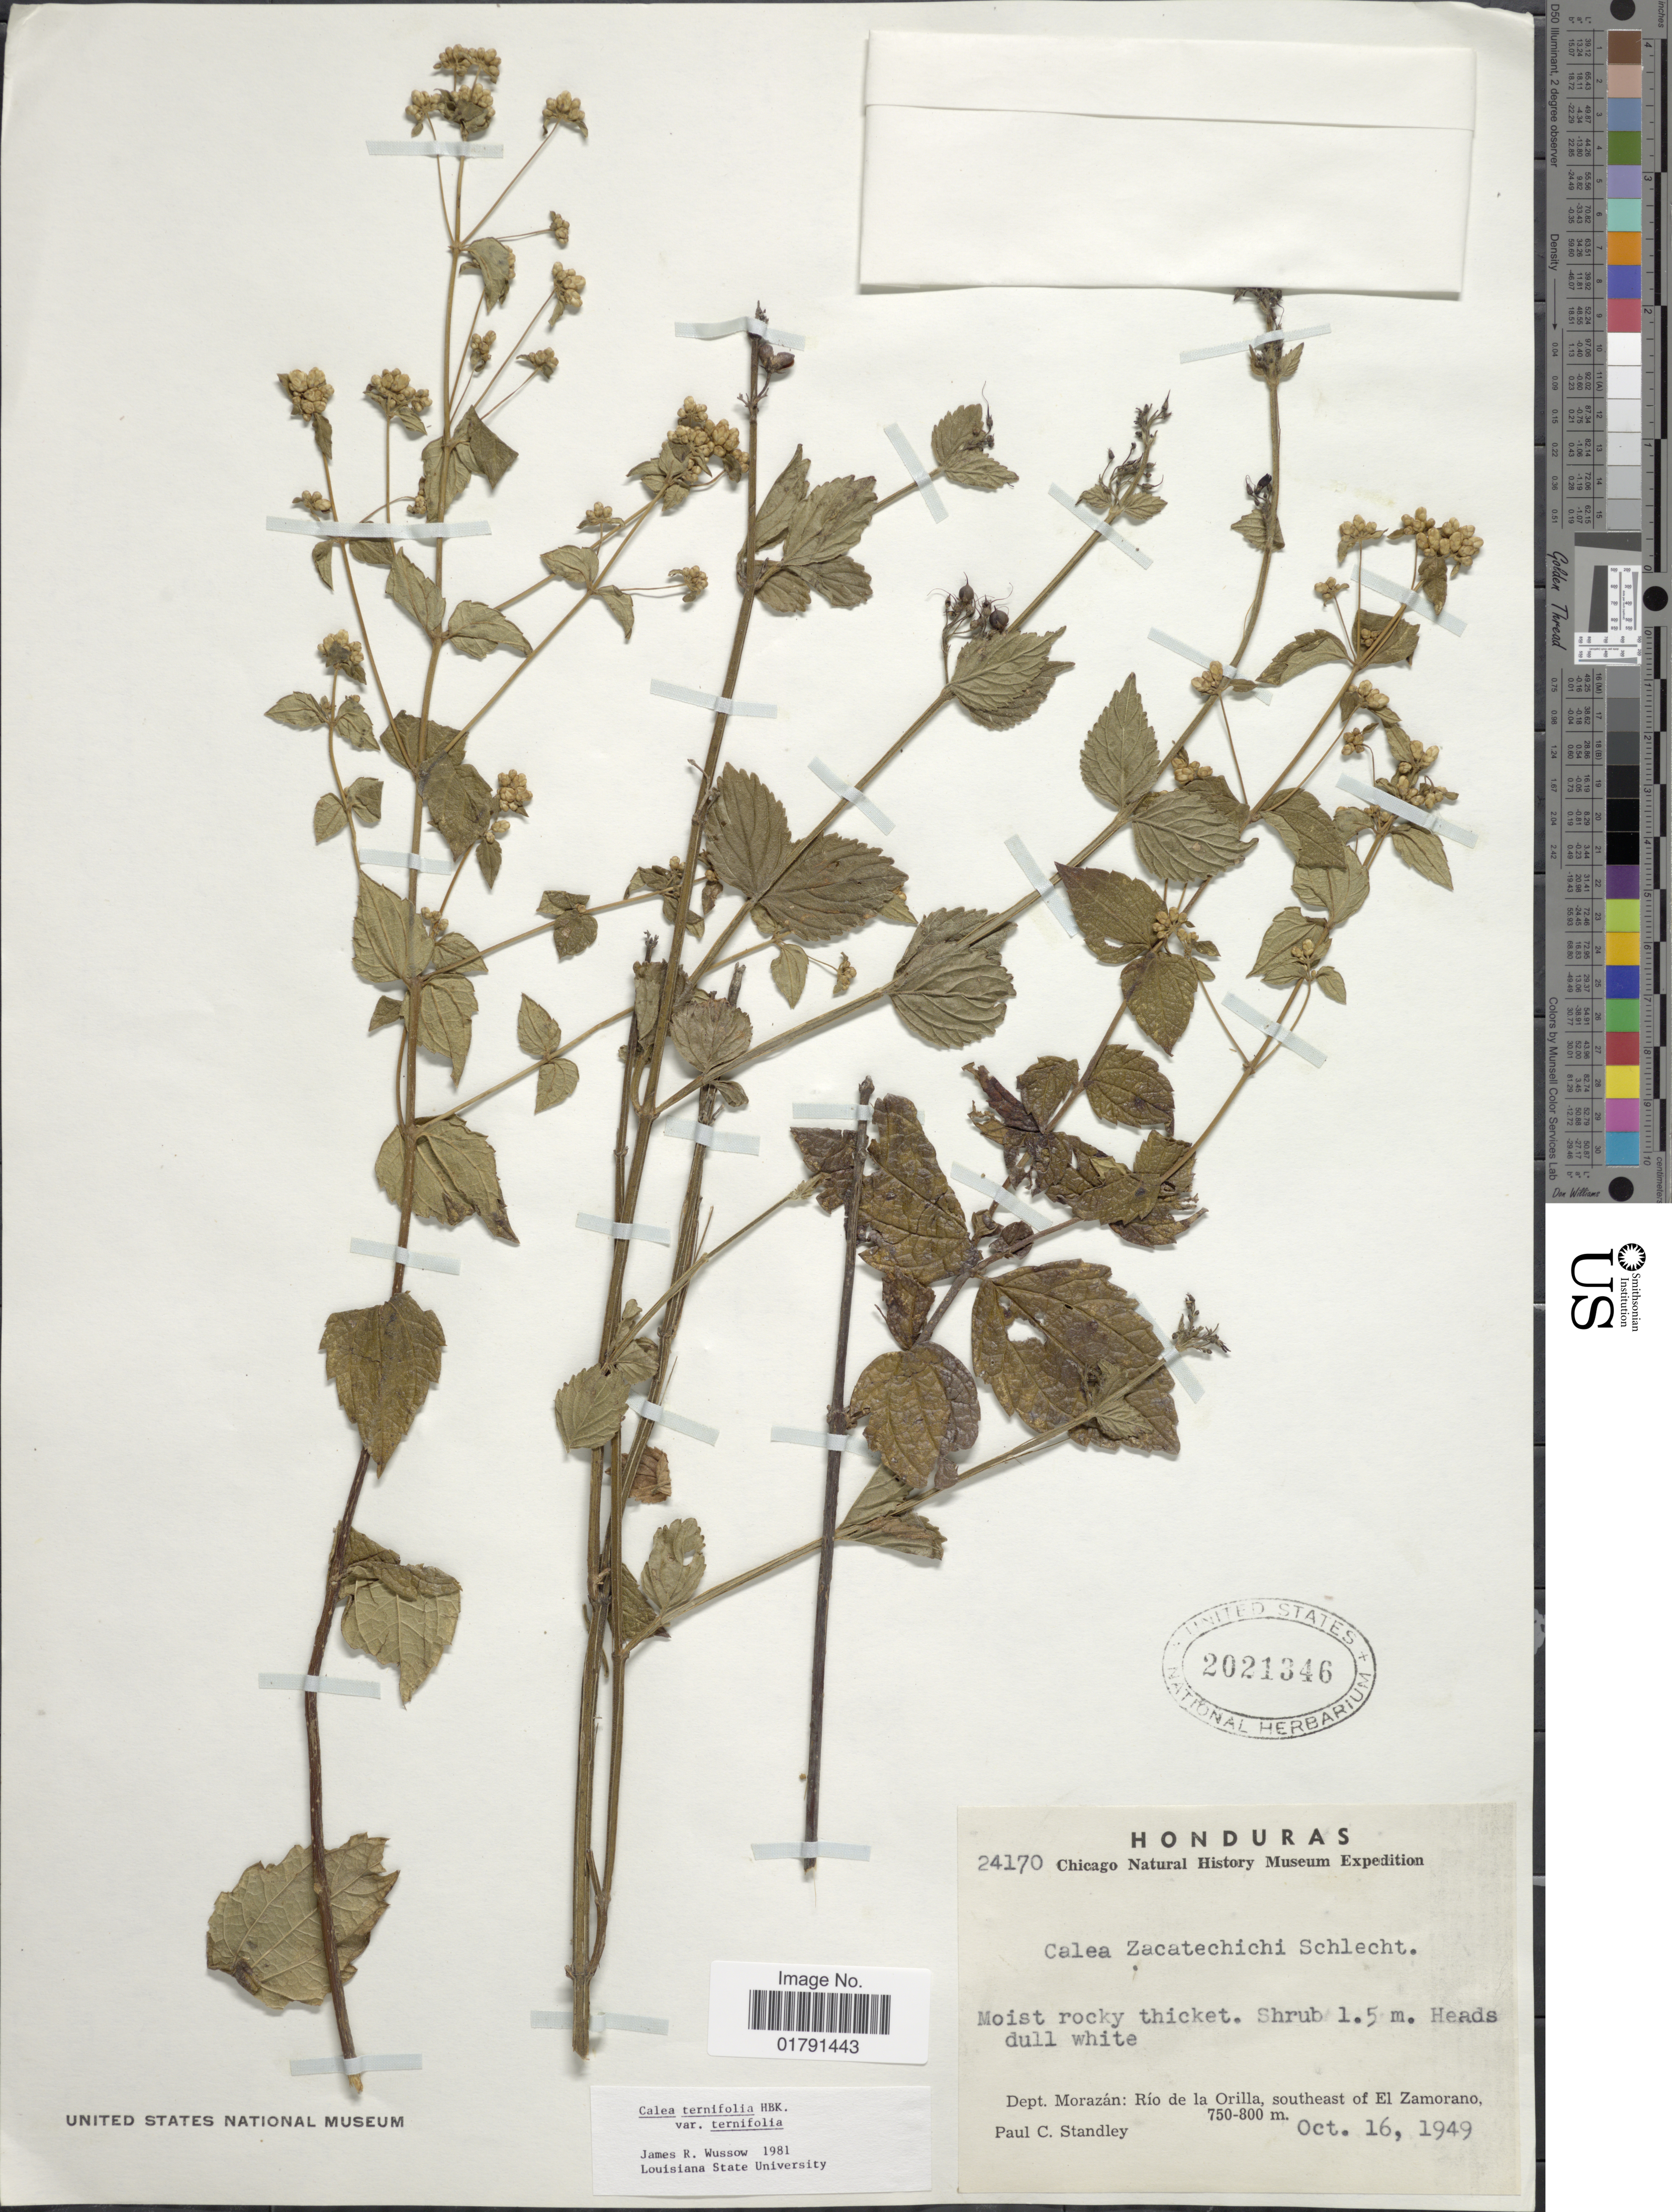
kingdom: Plantae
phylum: Tracheophyta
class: Magnoliopsida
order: Asterales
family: Asteraceae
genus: Calea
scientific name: Calea ternifolia var. ternifolia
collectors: P. C. Standley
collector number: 24170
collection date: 1949-10-16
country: Honduras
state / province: Fco. Morazán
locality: Dept. Morazan, Rio de la Orilla, southeast of El Zamorano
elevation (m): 750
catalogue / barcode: US 2021346